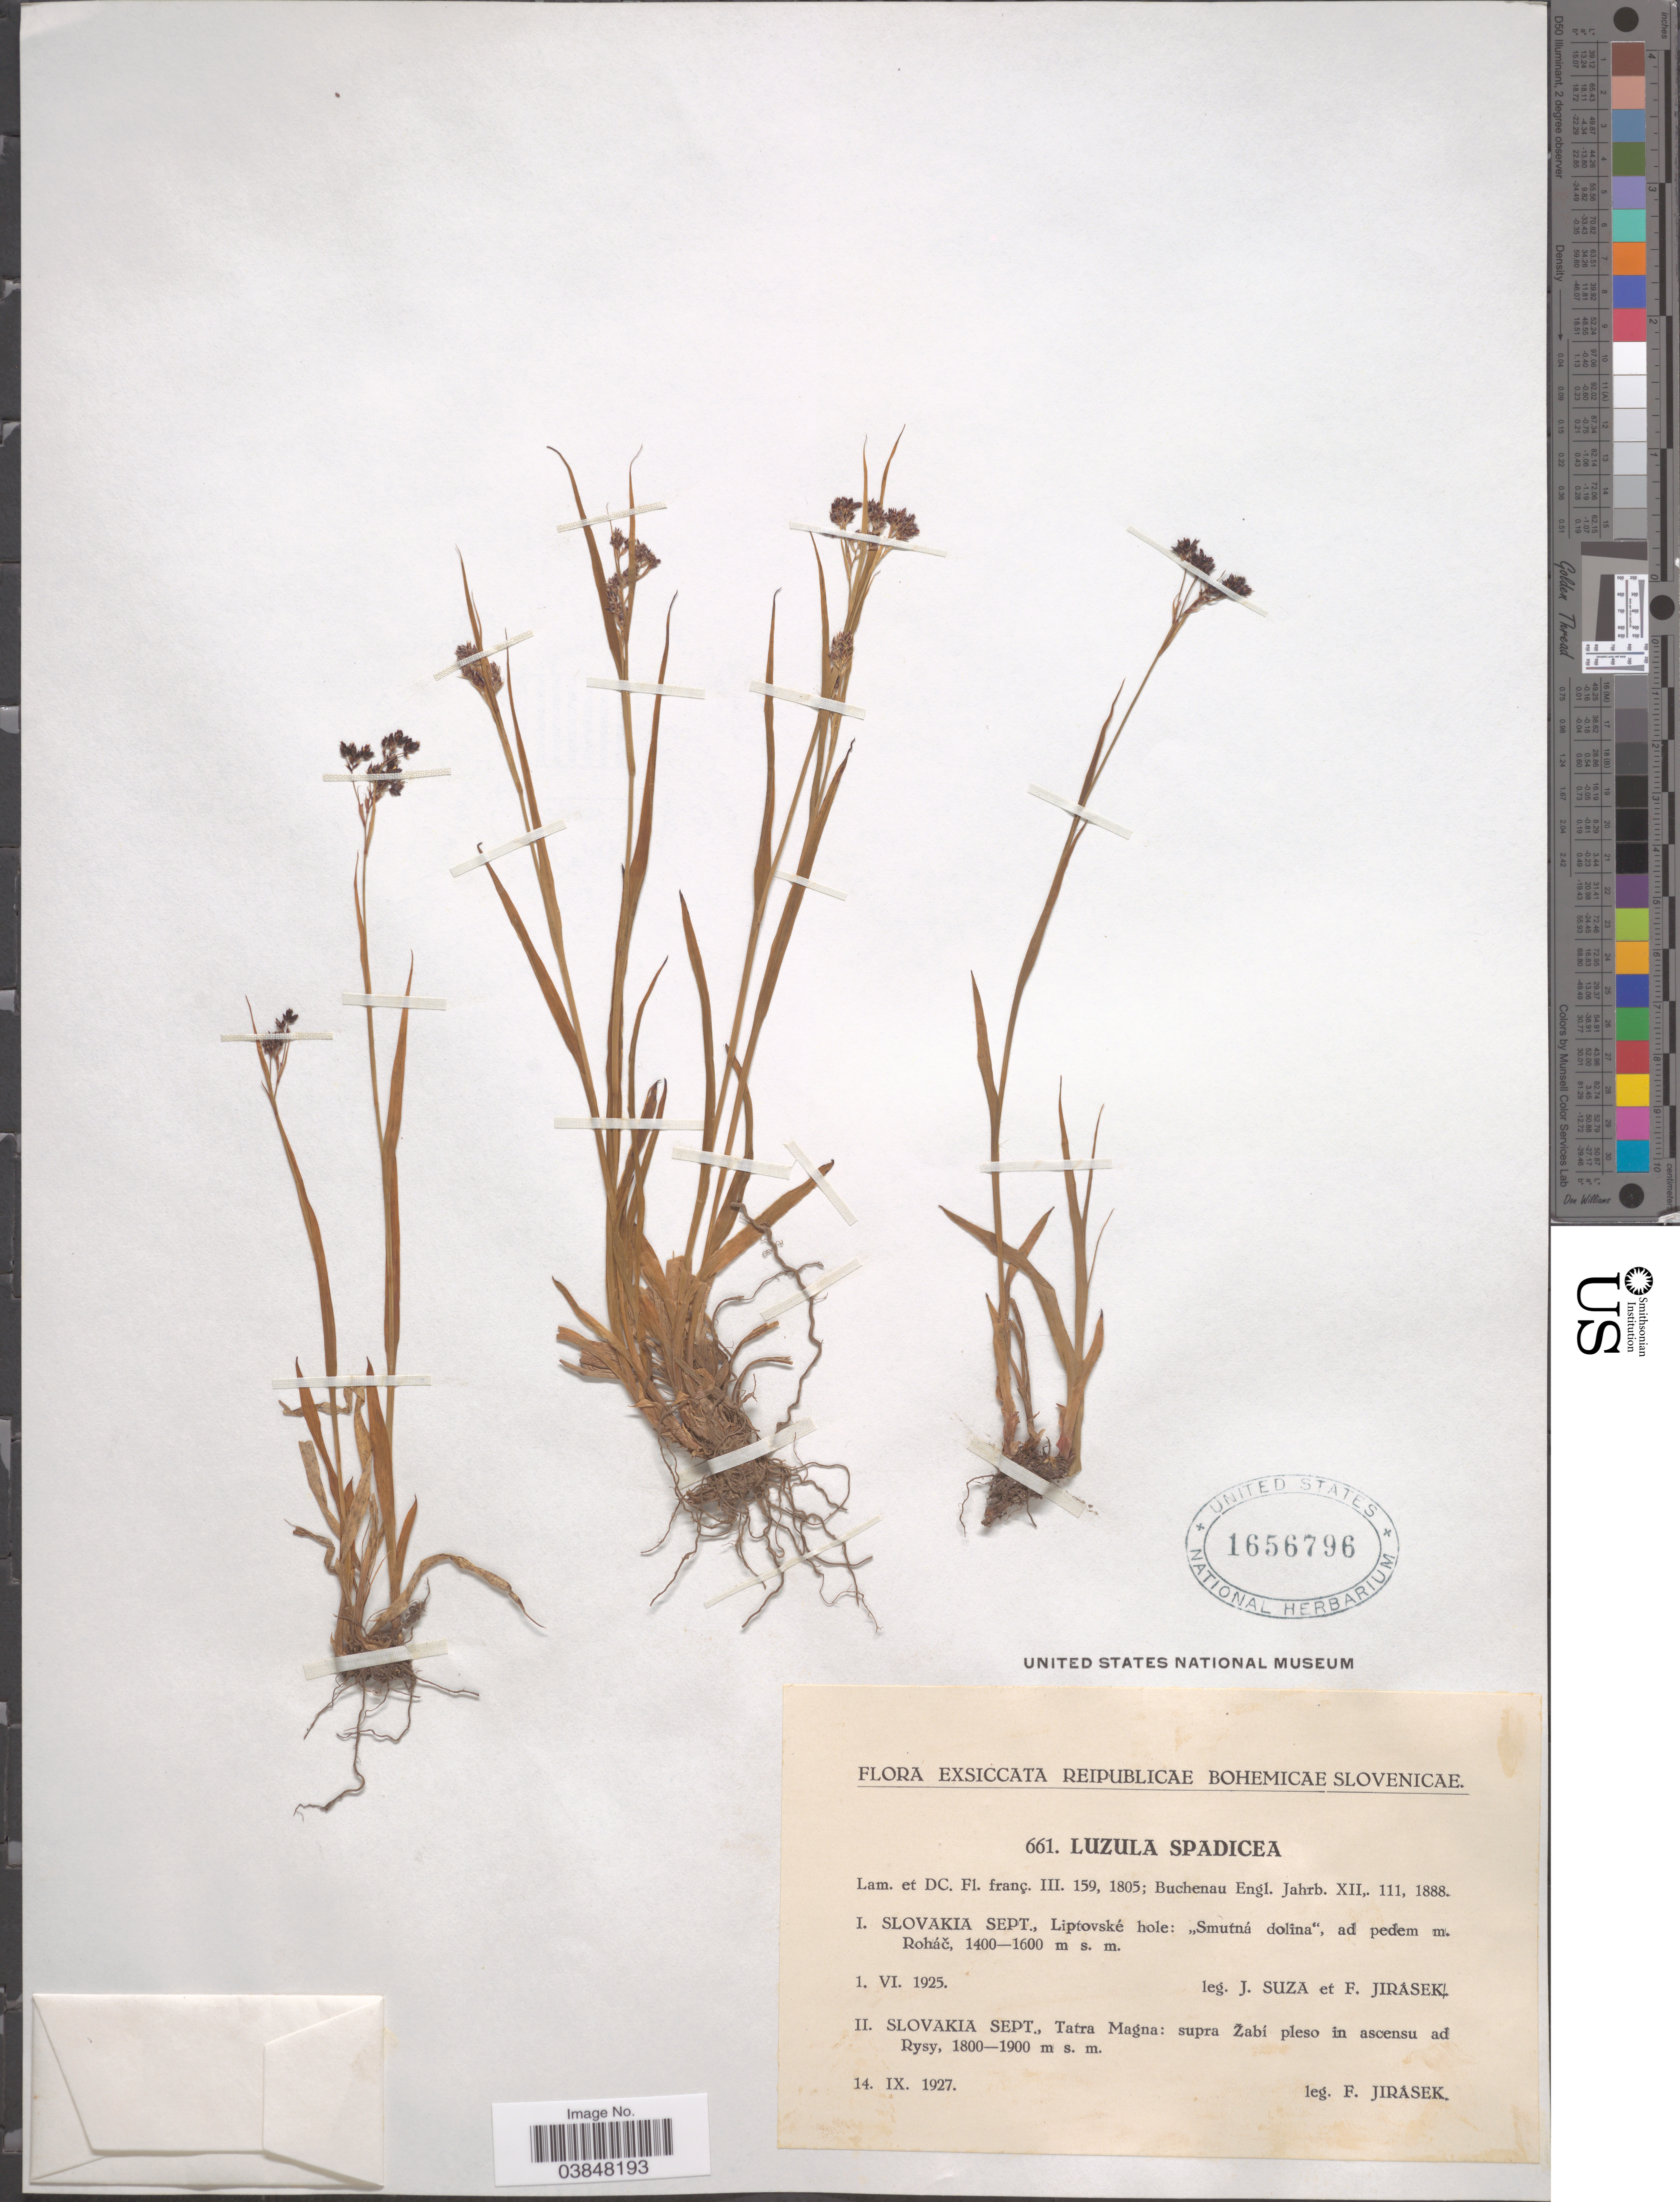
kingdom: Plantae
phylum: Tracheophyta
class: Liliopsida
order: Poales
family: Juncaceae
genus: Luzula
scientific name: Luzula spadicea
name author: DC.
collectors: J. Suza & F. Jirasek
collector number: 661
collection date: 1925-06-01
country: Slovakia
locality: Slovakia Sept., Liptovské hole: "Smutná dolina", ad pedem m. Rohác.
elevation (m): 1400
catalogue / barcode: US 1656796